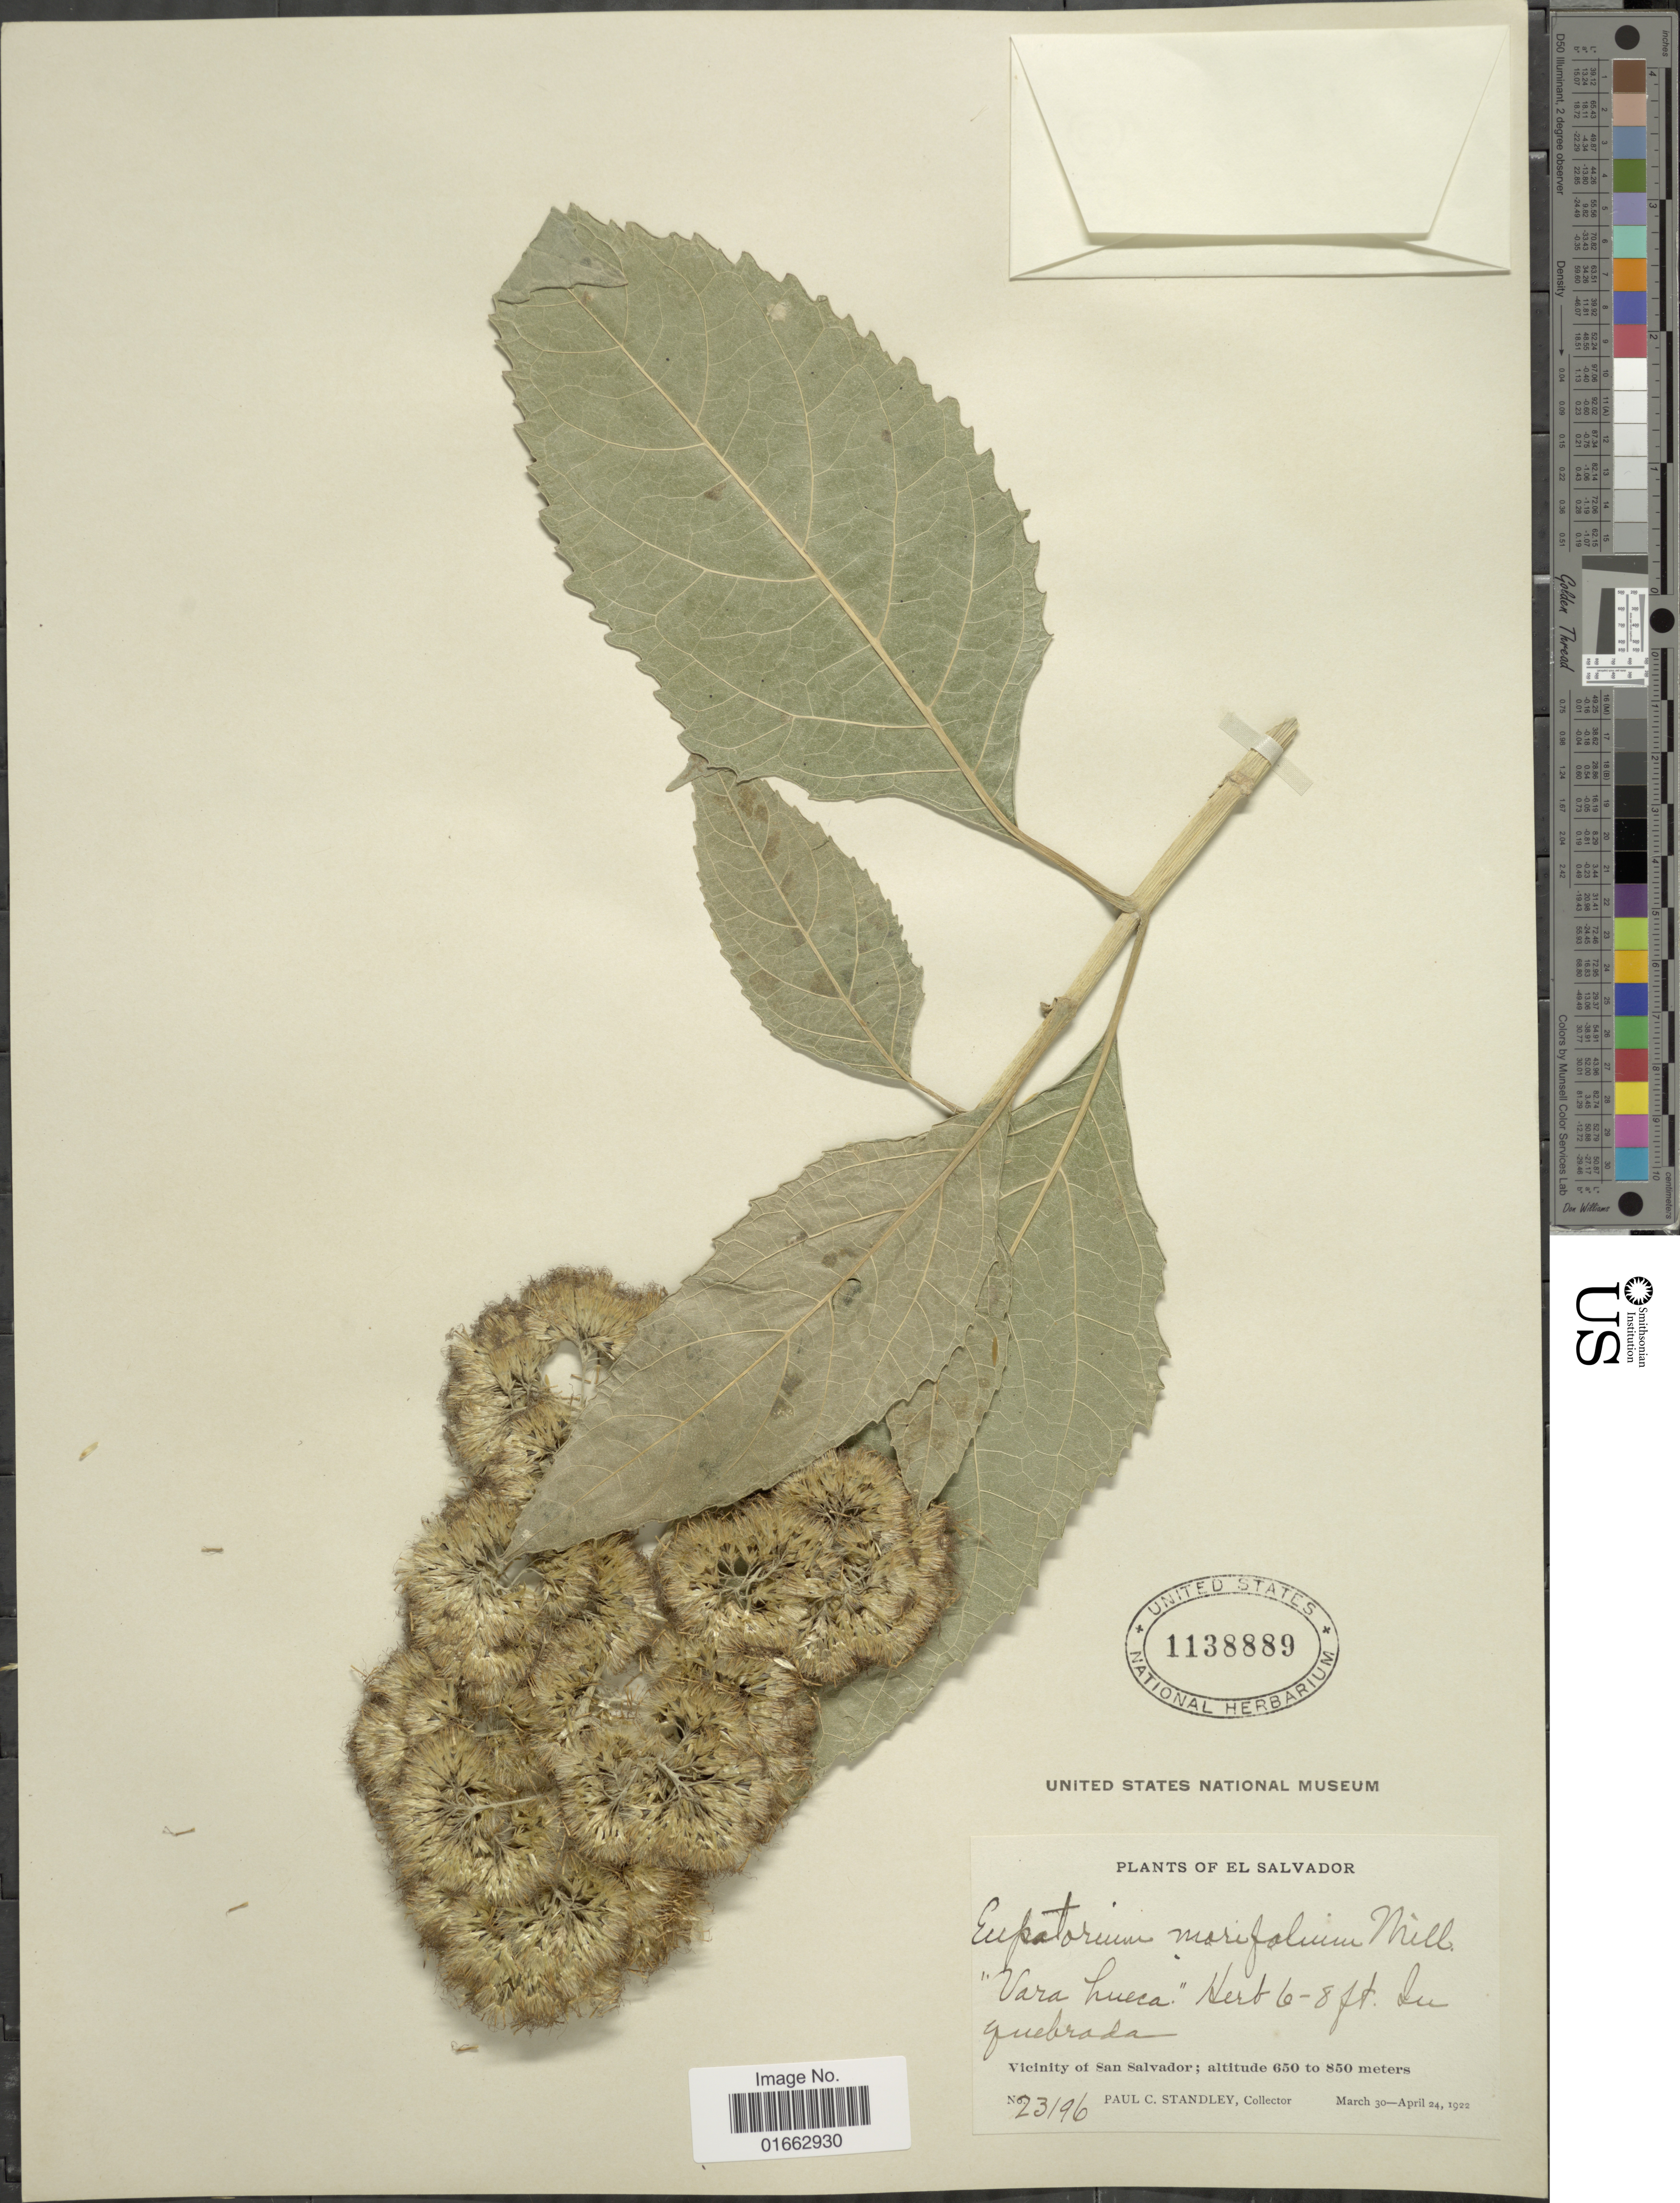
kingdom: Plantae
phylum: Tracheophyta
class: Magnoliopsida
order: Asterales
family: Asteraceae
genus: Critonia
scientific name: Critonia morifolia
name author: (Mill.) R.M. King & H. Rob.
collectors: P. C. Standley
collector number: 23196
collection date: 1922-03-30/1922-04-24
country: El Salvador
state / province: San Salvador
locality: Vicinity of San Salvador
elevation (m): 650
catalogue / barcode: US 1138889